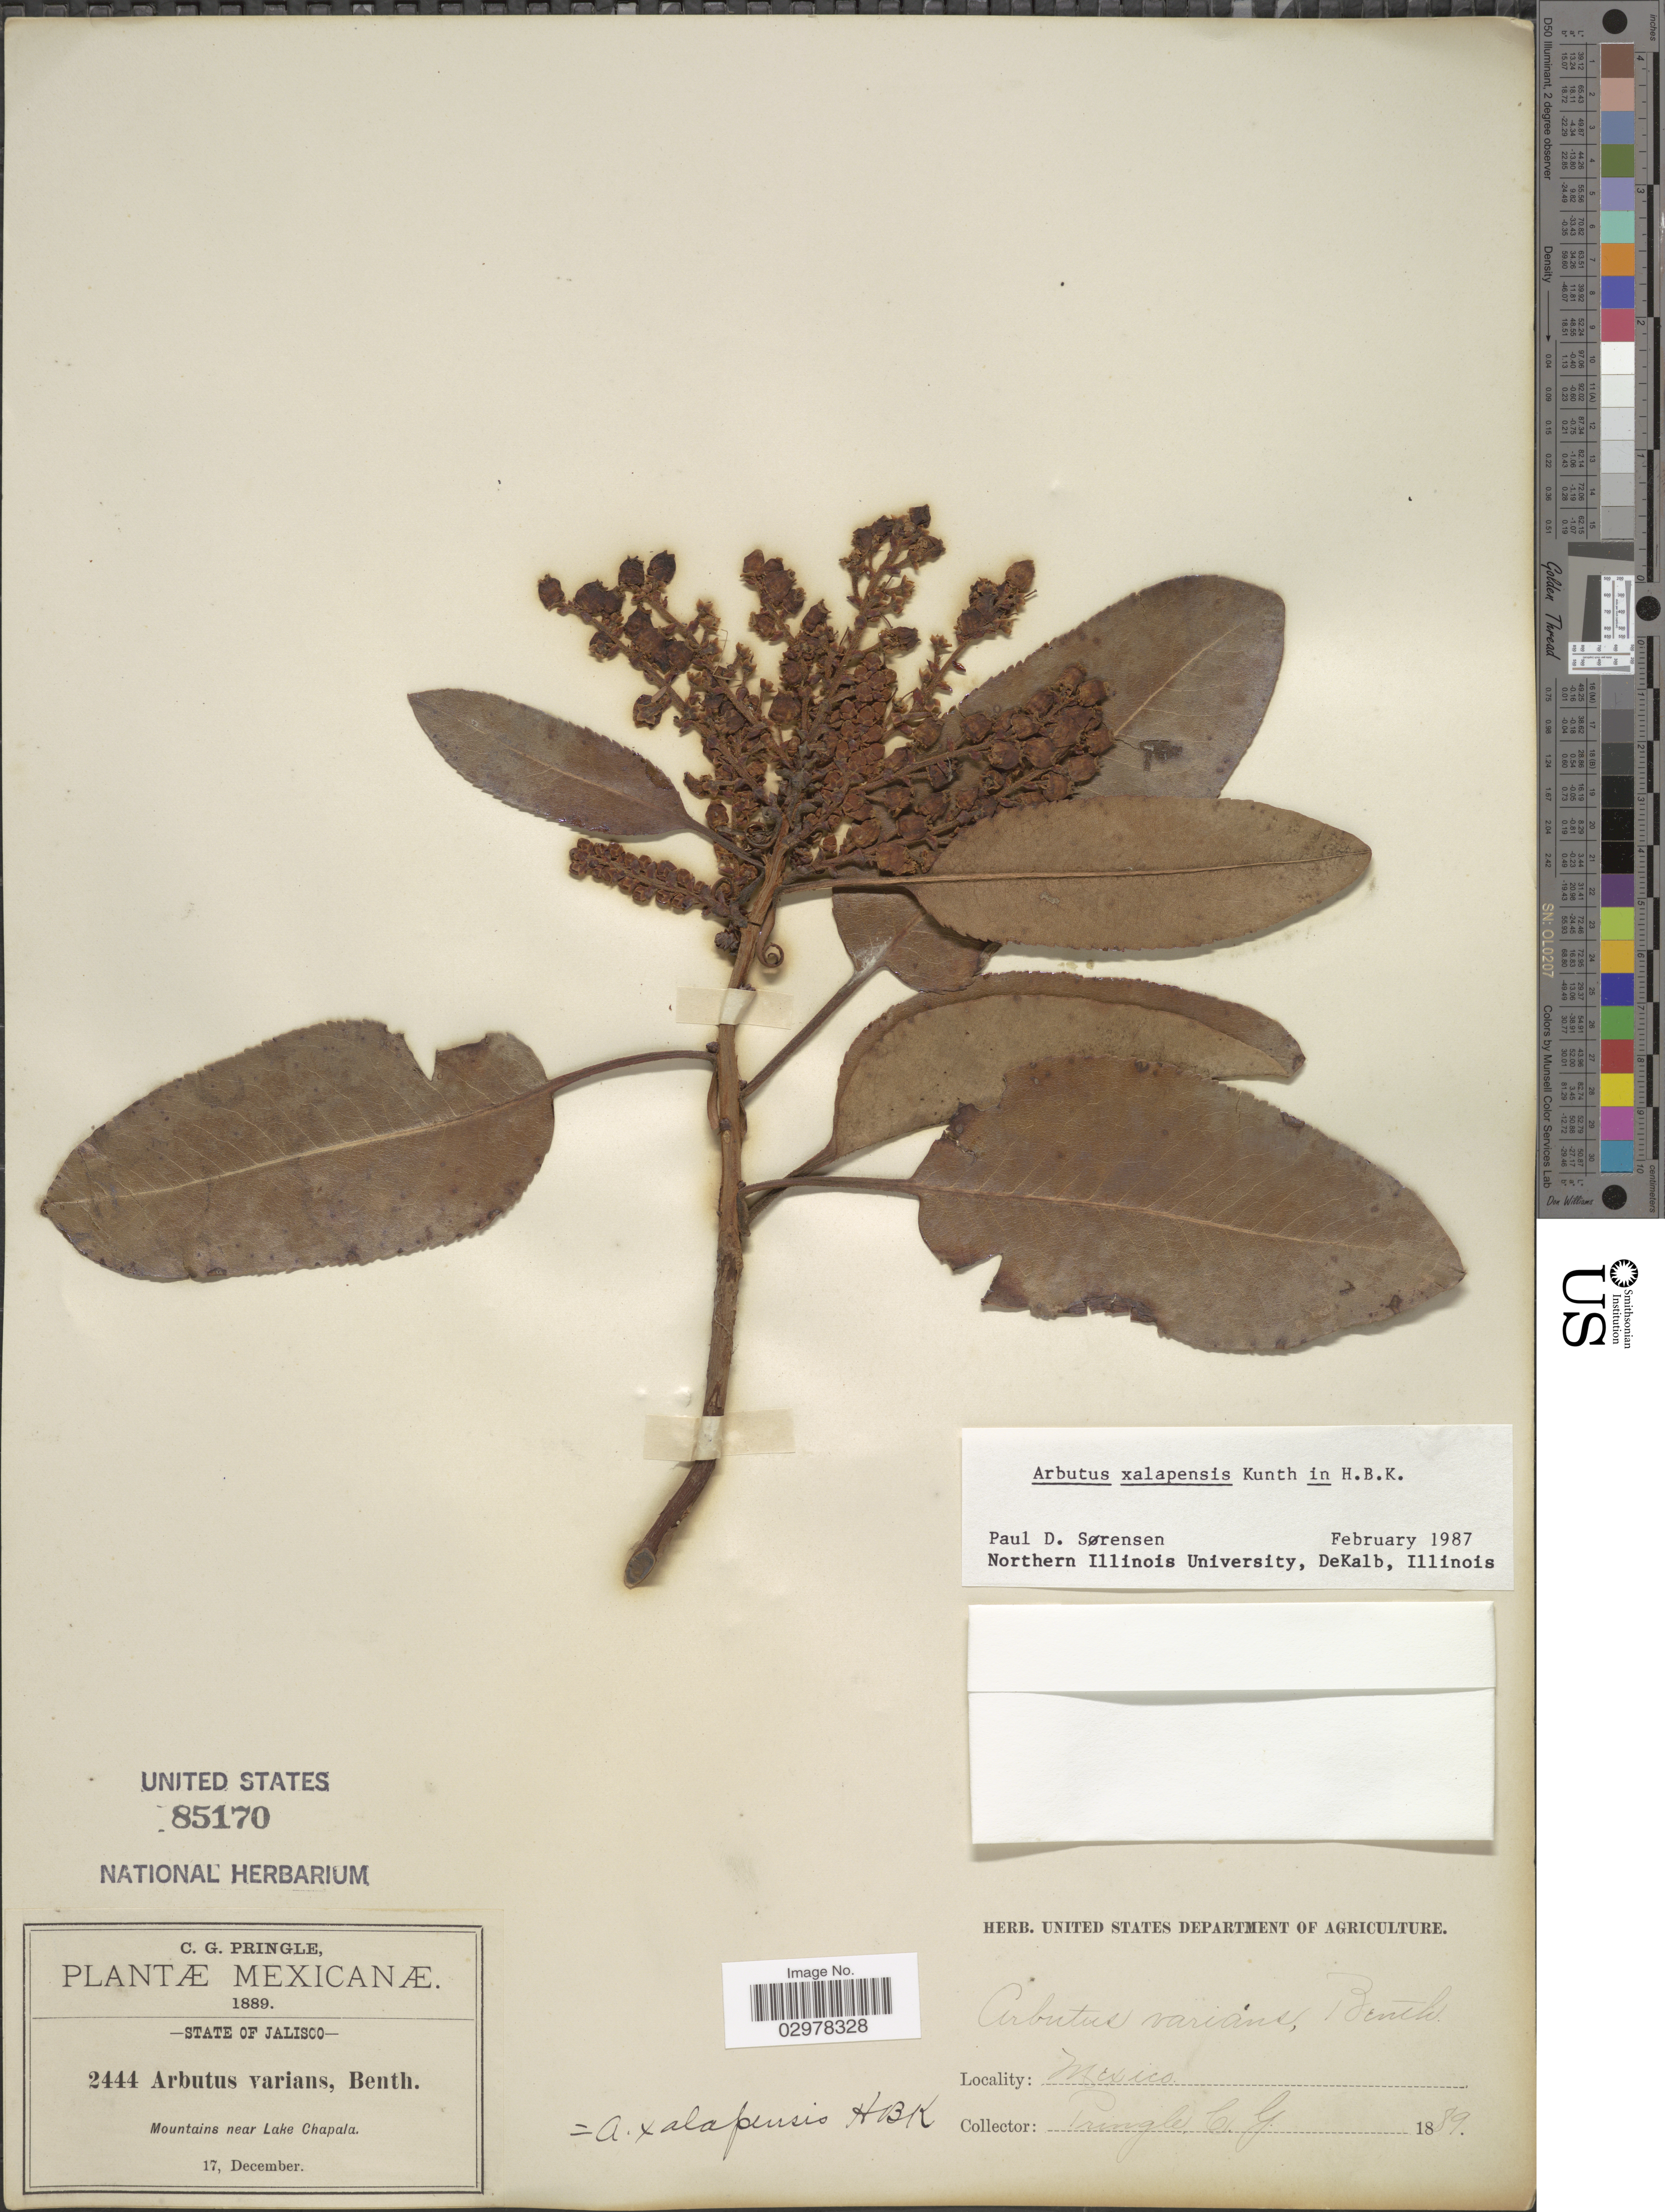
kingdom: Plantae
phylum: Tracheophyta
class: Magnoliopsida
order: Ericales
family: Ericaceae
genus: Arbutus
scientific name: Arbutus xalapensis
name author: Kunth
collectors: C. G. Pringle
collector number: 2444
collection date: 1889-12-17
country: Mexico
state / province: Jalisco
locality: Mountains near Lake Chapala.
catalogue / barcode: US 85170